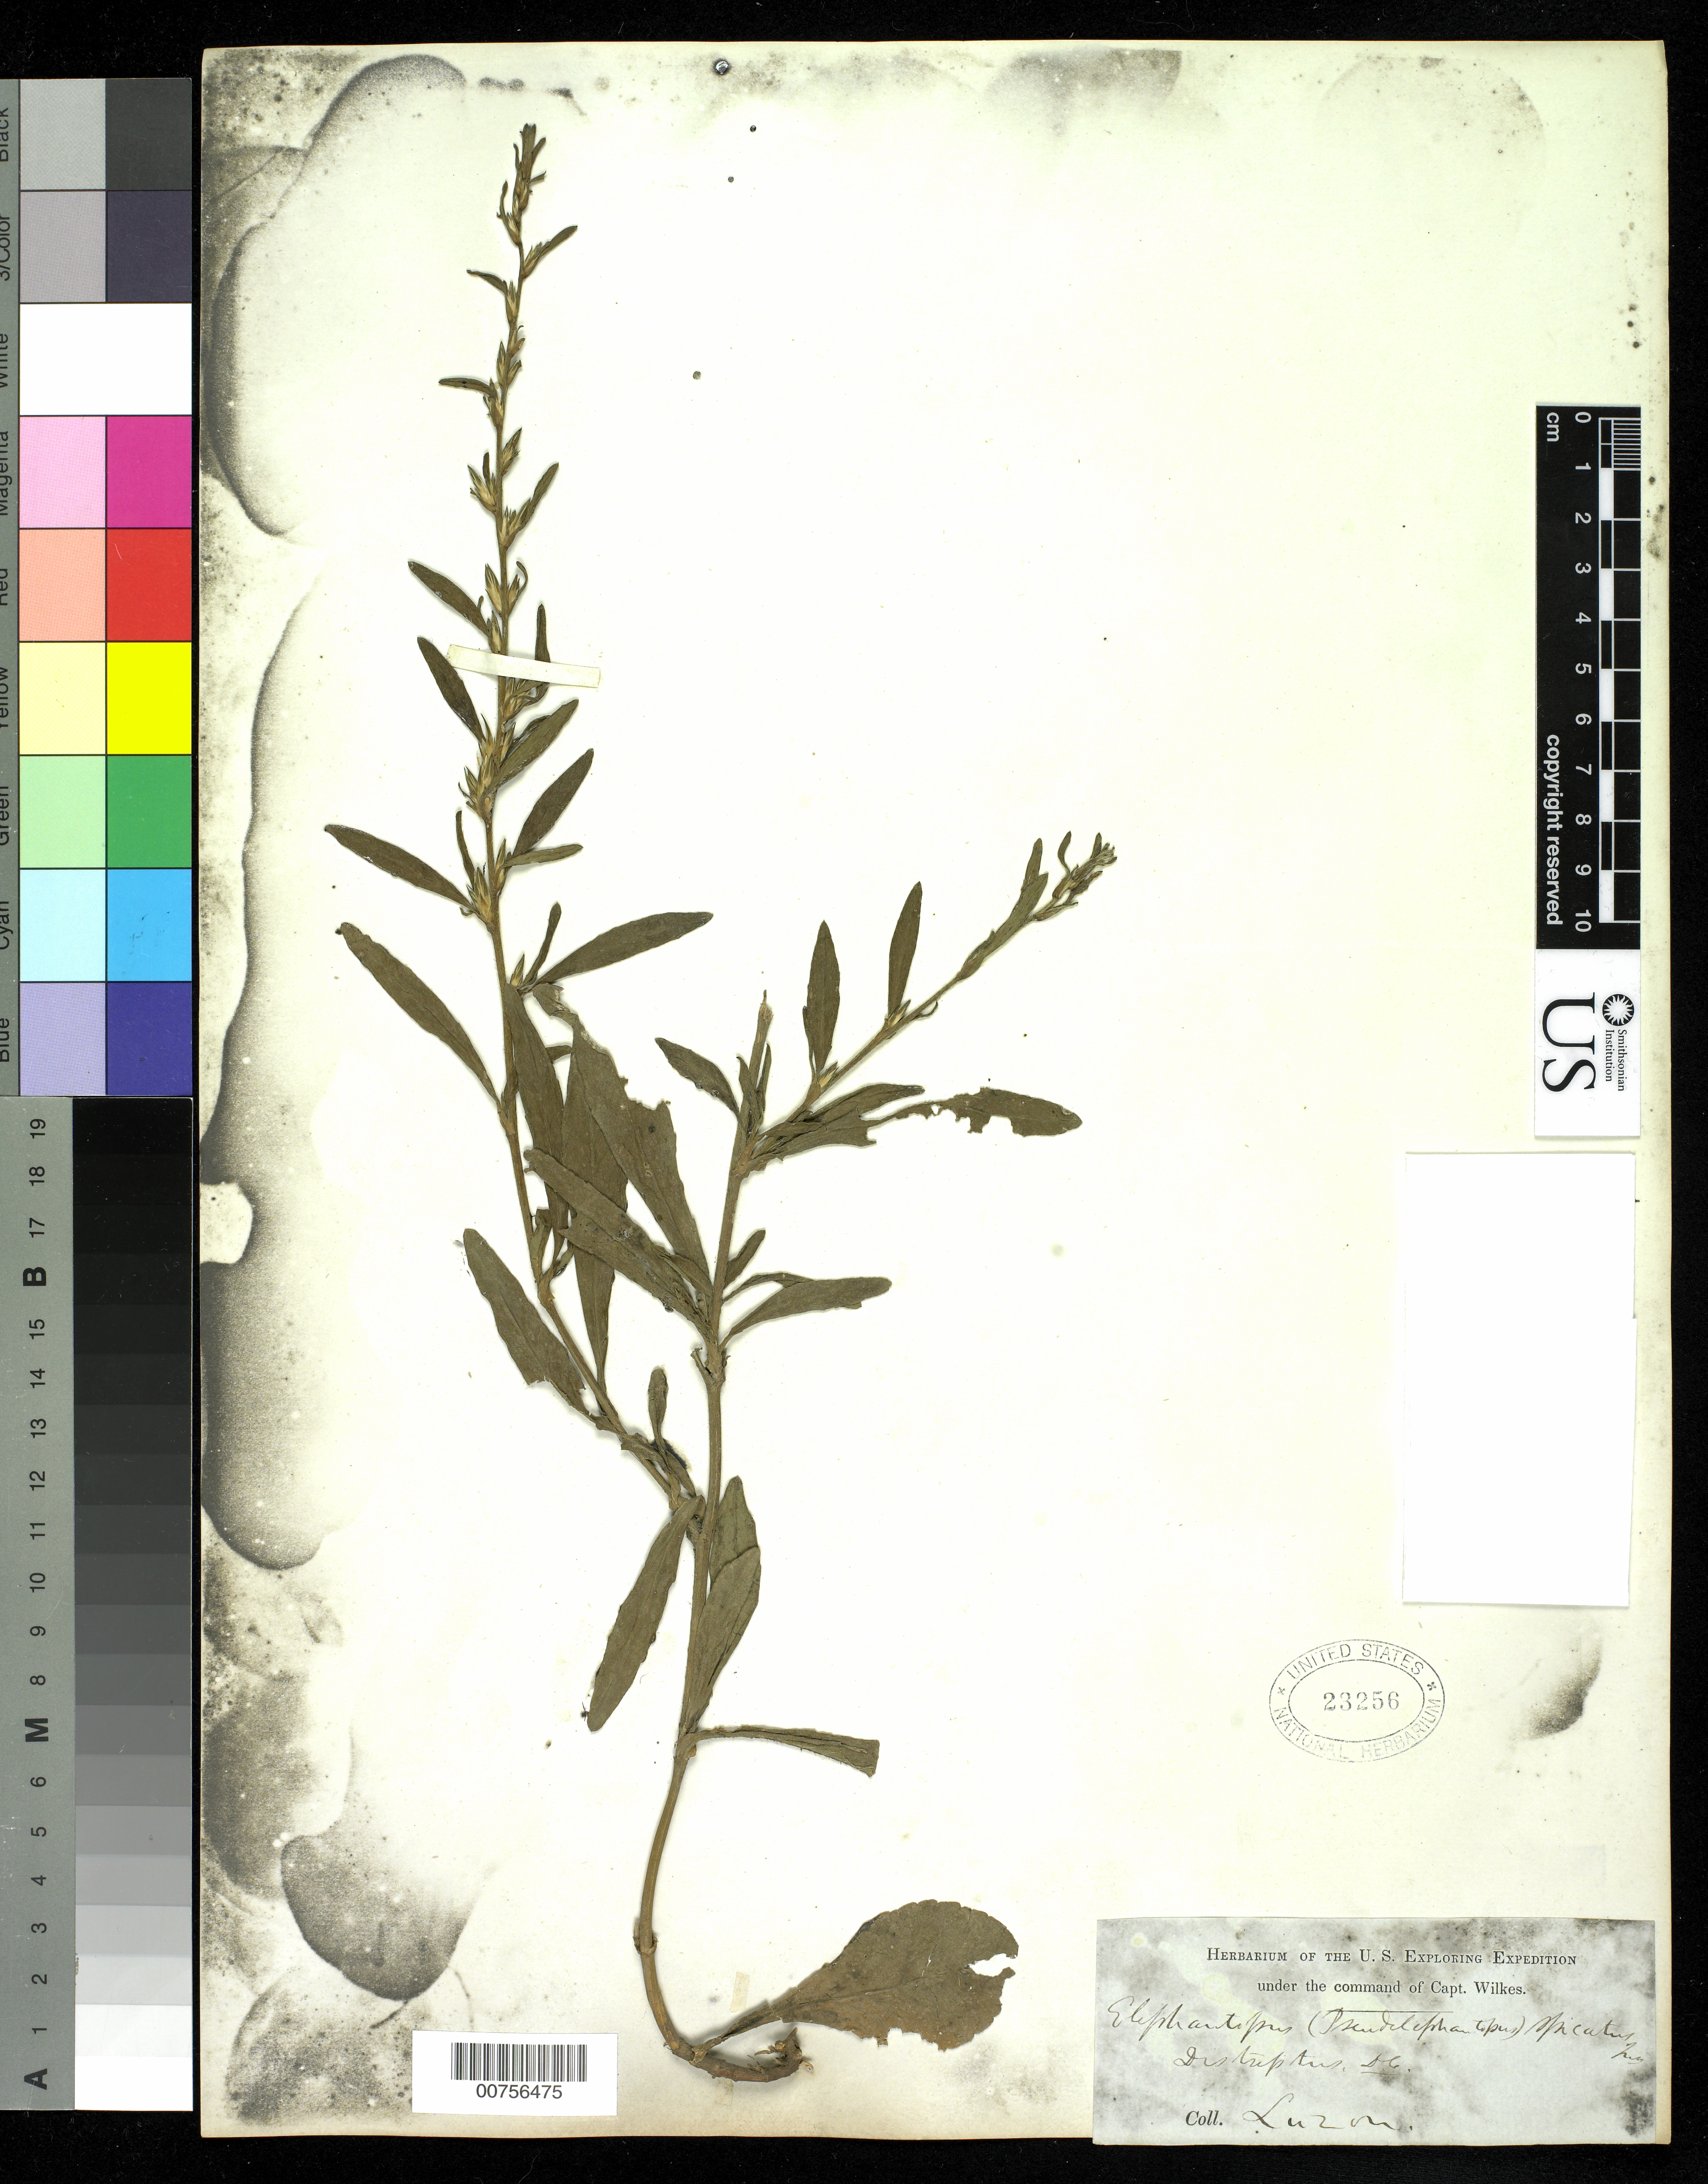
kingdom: Plantae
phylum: Tracheophyta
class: Magnoliopsida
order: Asterales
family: Asteraceae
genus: Elephantopus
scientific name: Elephantopus spicatus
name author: B. Juss. ex Aubl.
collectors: Wilkes Explor. Exped.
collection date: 1838/1842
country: Philippines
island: Luzon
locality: Luzon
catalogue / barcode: US 23256